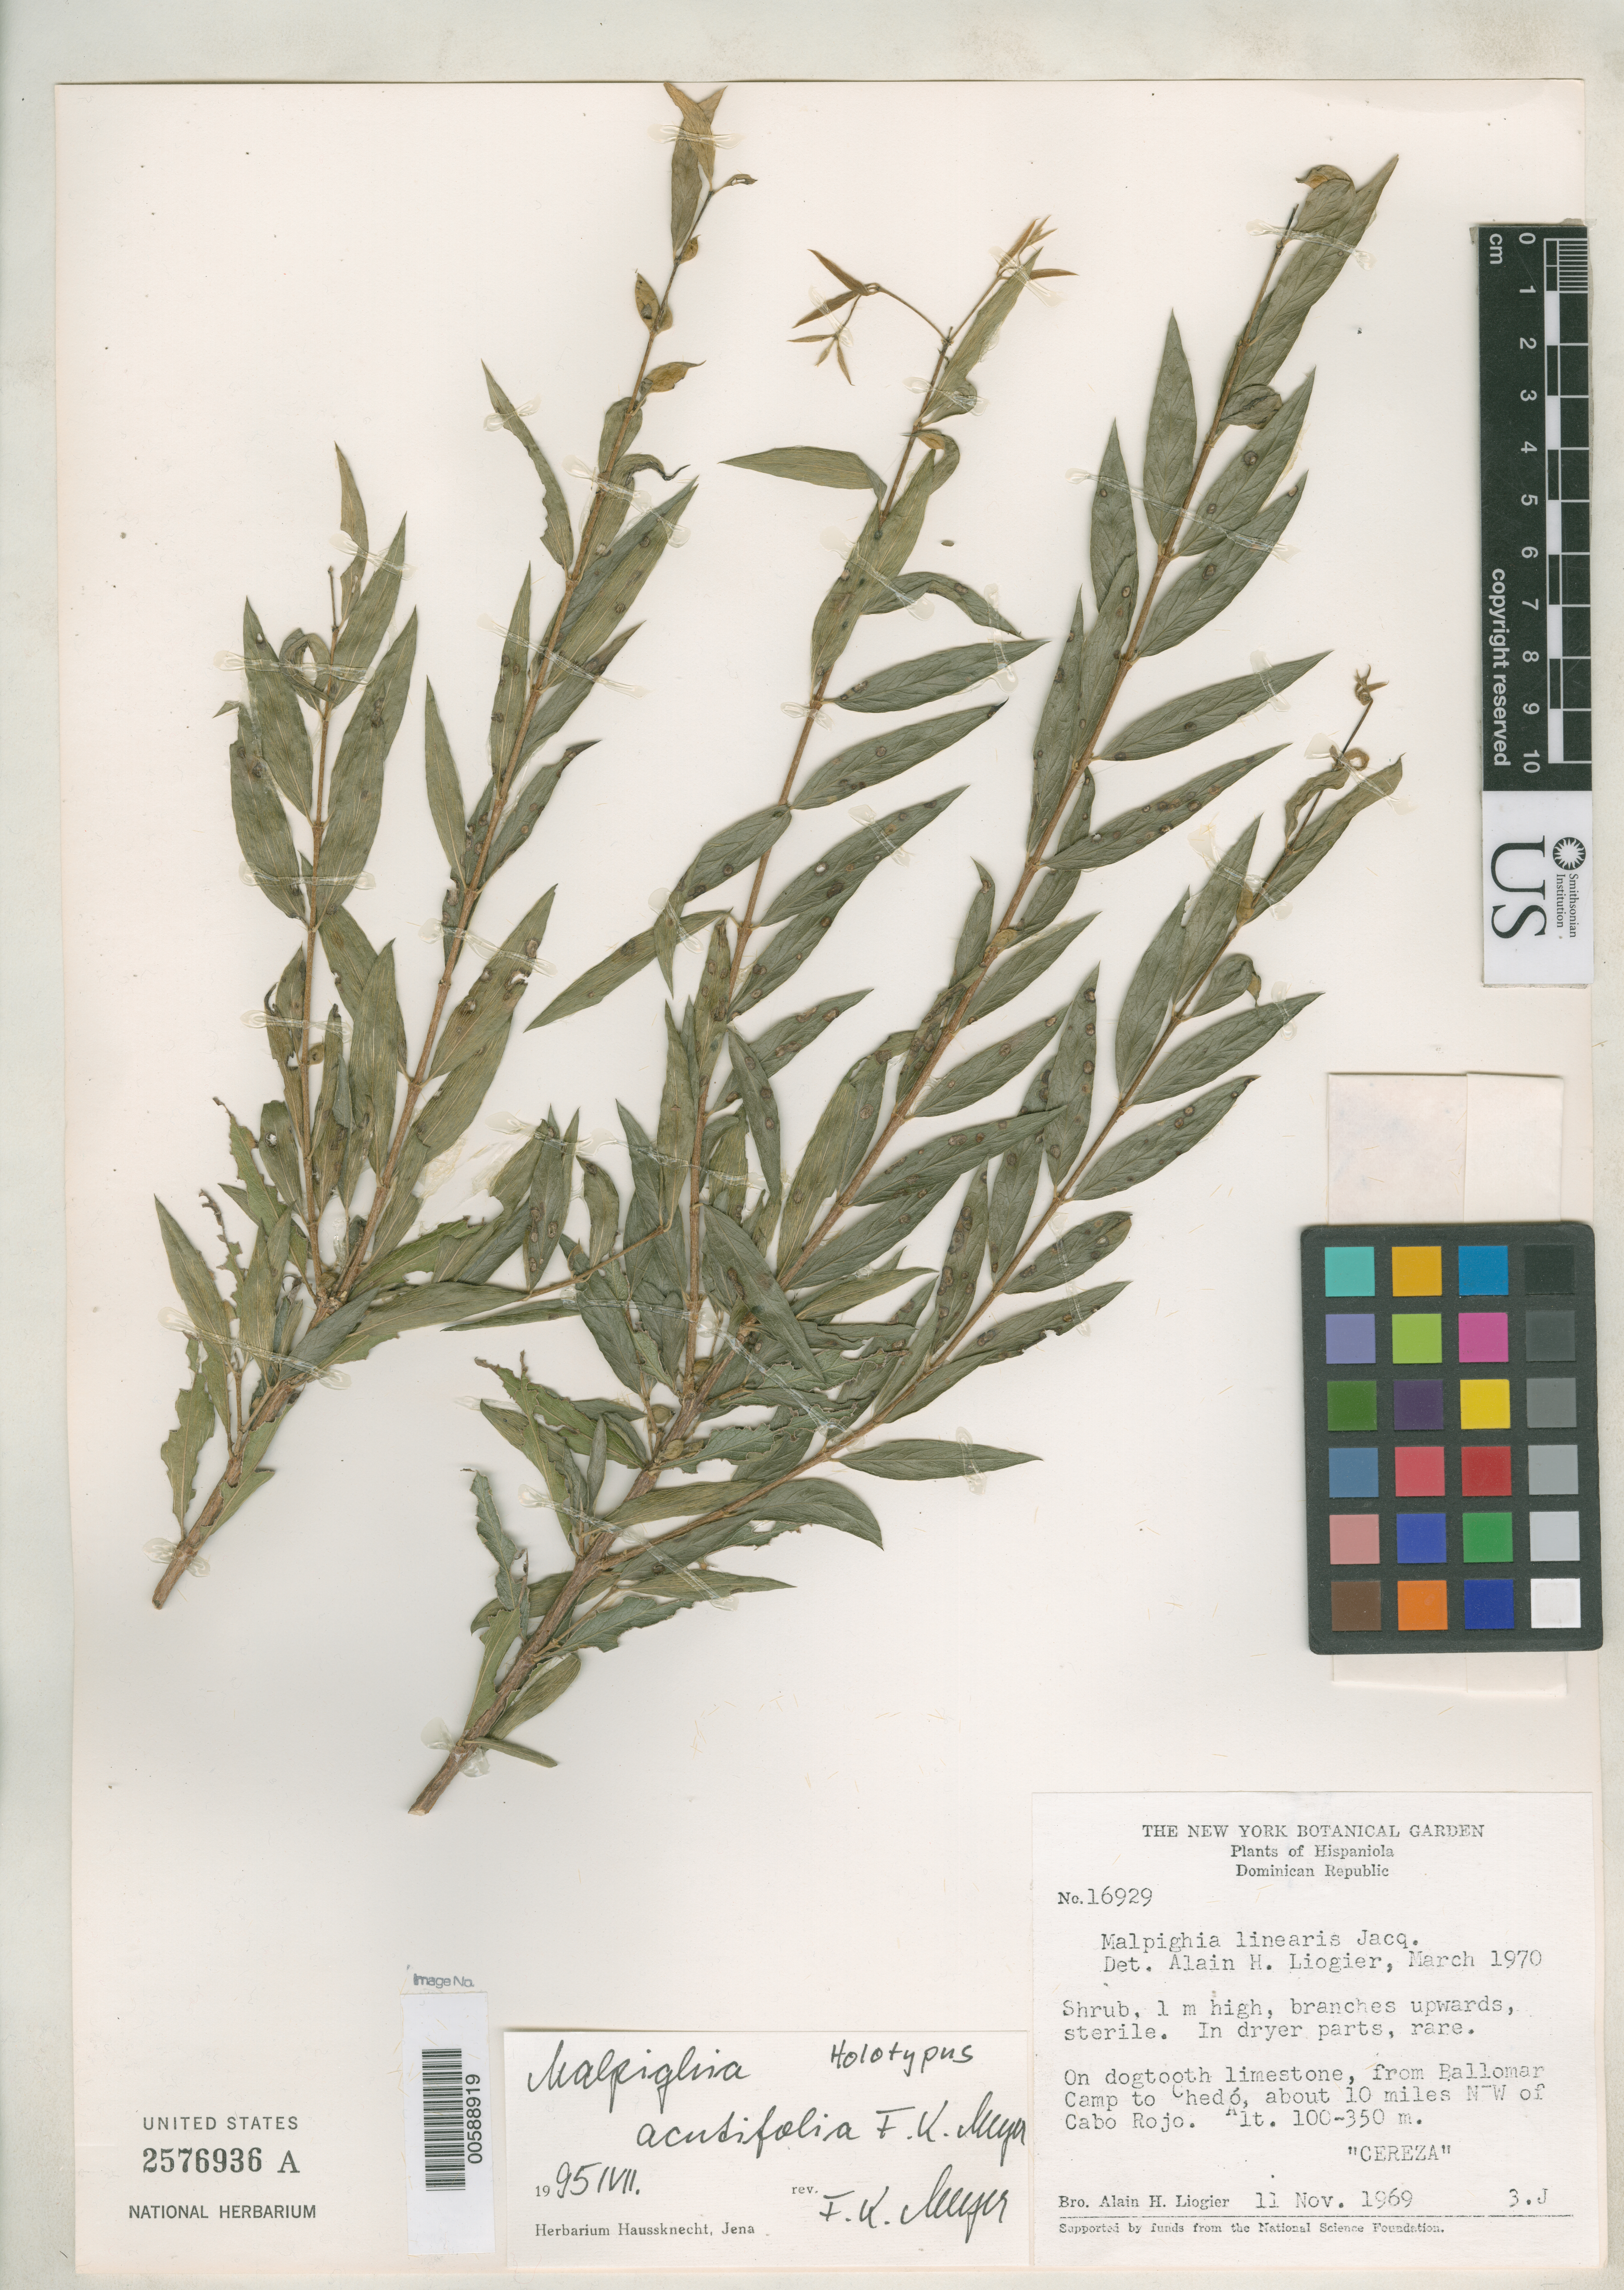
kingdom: Plantae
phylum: Tracheophyta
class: Magnoliopsida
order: Malpighiales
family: Malpighiaceae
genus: Malpighia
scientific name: Malpighia acutifolia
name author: F.K. Mey.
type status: Holotype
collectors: A. H. Liogier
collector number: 16929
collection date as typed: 11 Nov 1969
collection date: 1969-11-11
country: Dominican Republic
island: Hispaniola Island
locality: From Ballomar camp to Chedo, ca. 10 mi NW of Cabo Rojo, Cereza.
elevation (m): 100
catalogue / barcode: US 2576936A